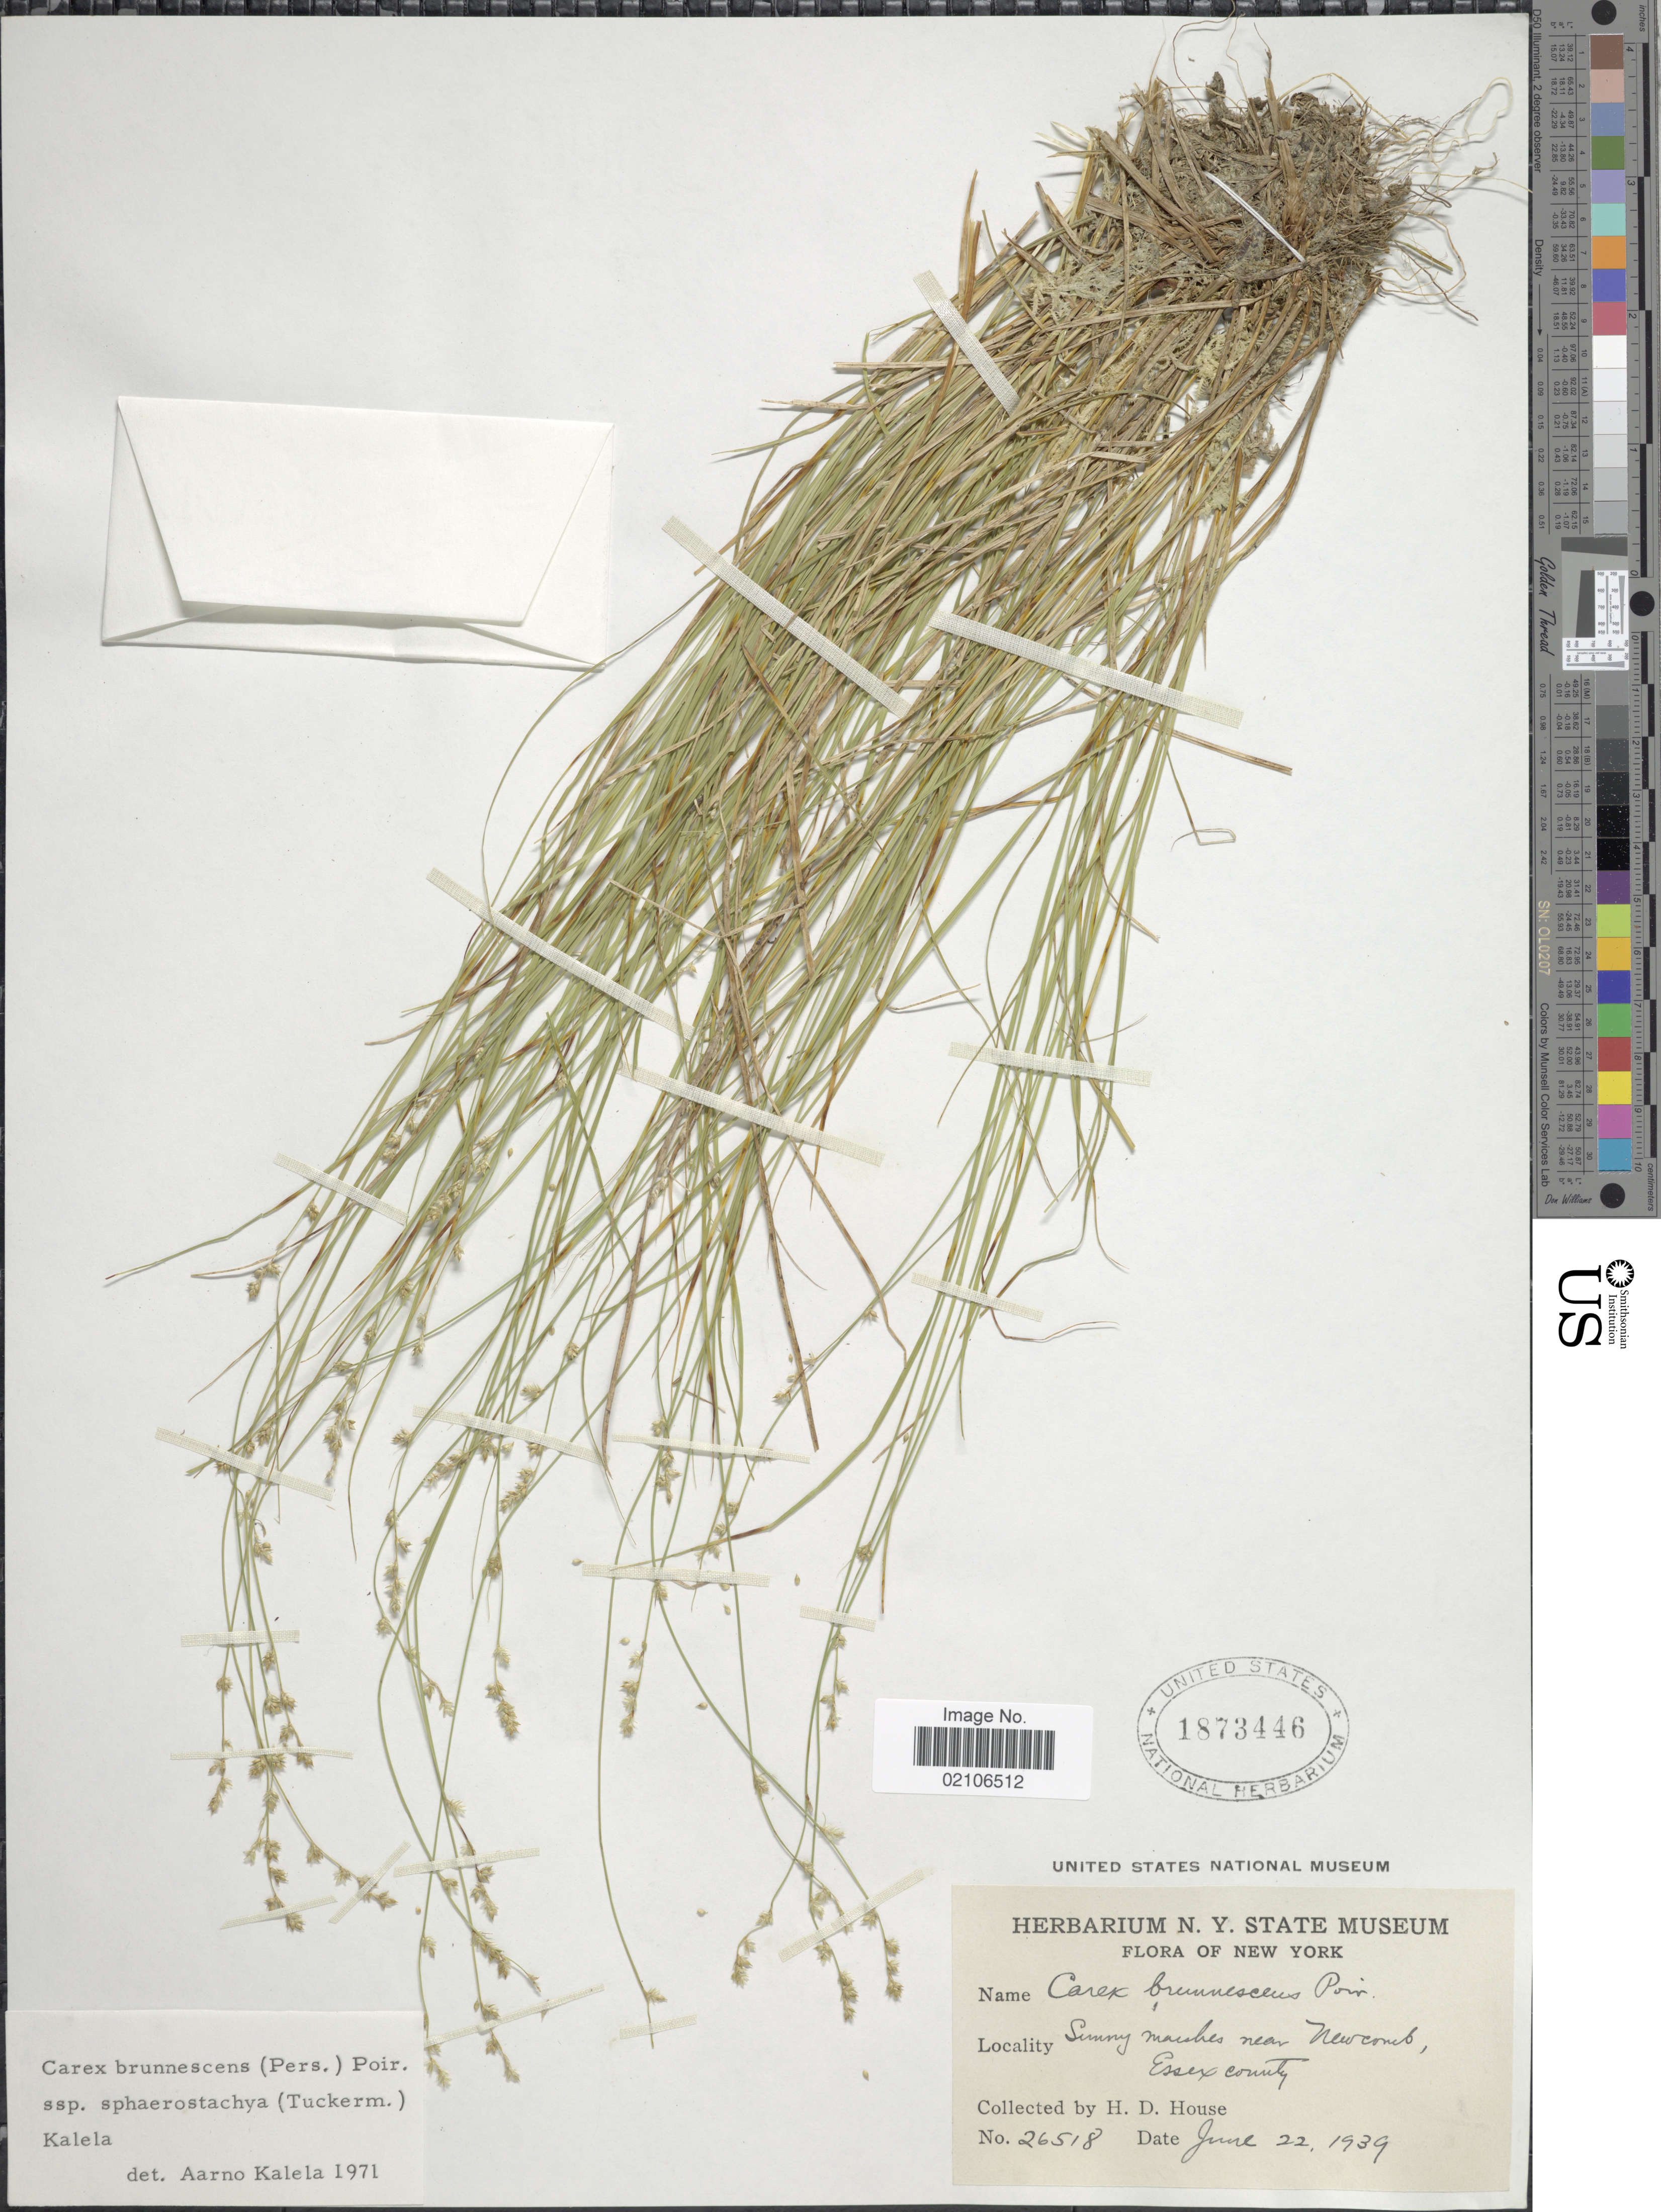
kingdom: Plantae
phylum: Tracheophyta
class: Liliopsida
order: Poales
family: Cyperaceae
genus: Carex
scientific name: Carex brunnescens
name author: (Pers.) Poir.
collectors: H. D. House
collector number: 26518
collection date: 1939-06-22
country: United States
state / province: New York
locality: Sunny marshes near Newcomb, Essex County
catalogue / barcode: US 1873446